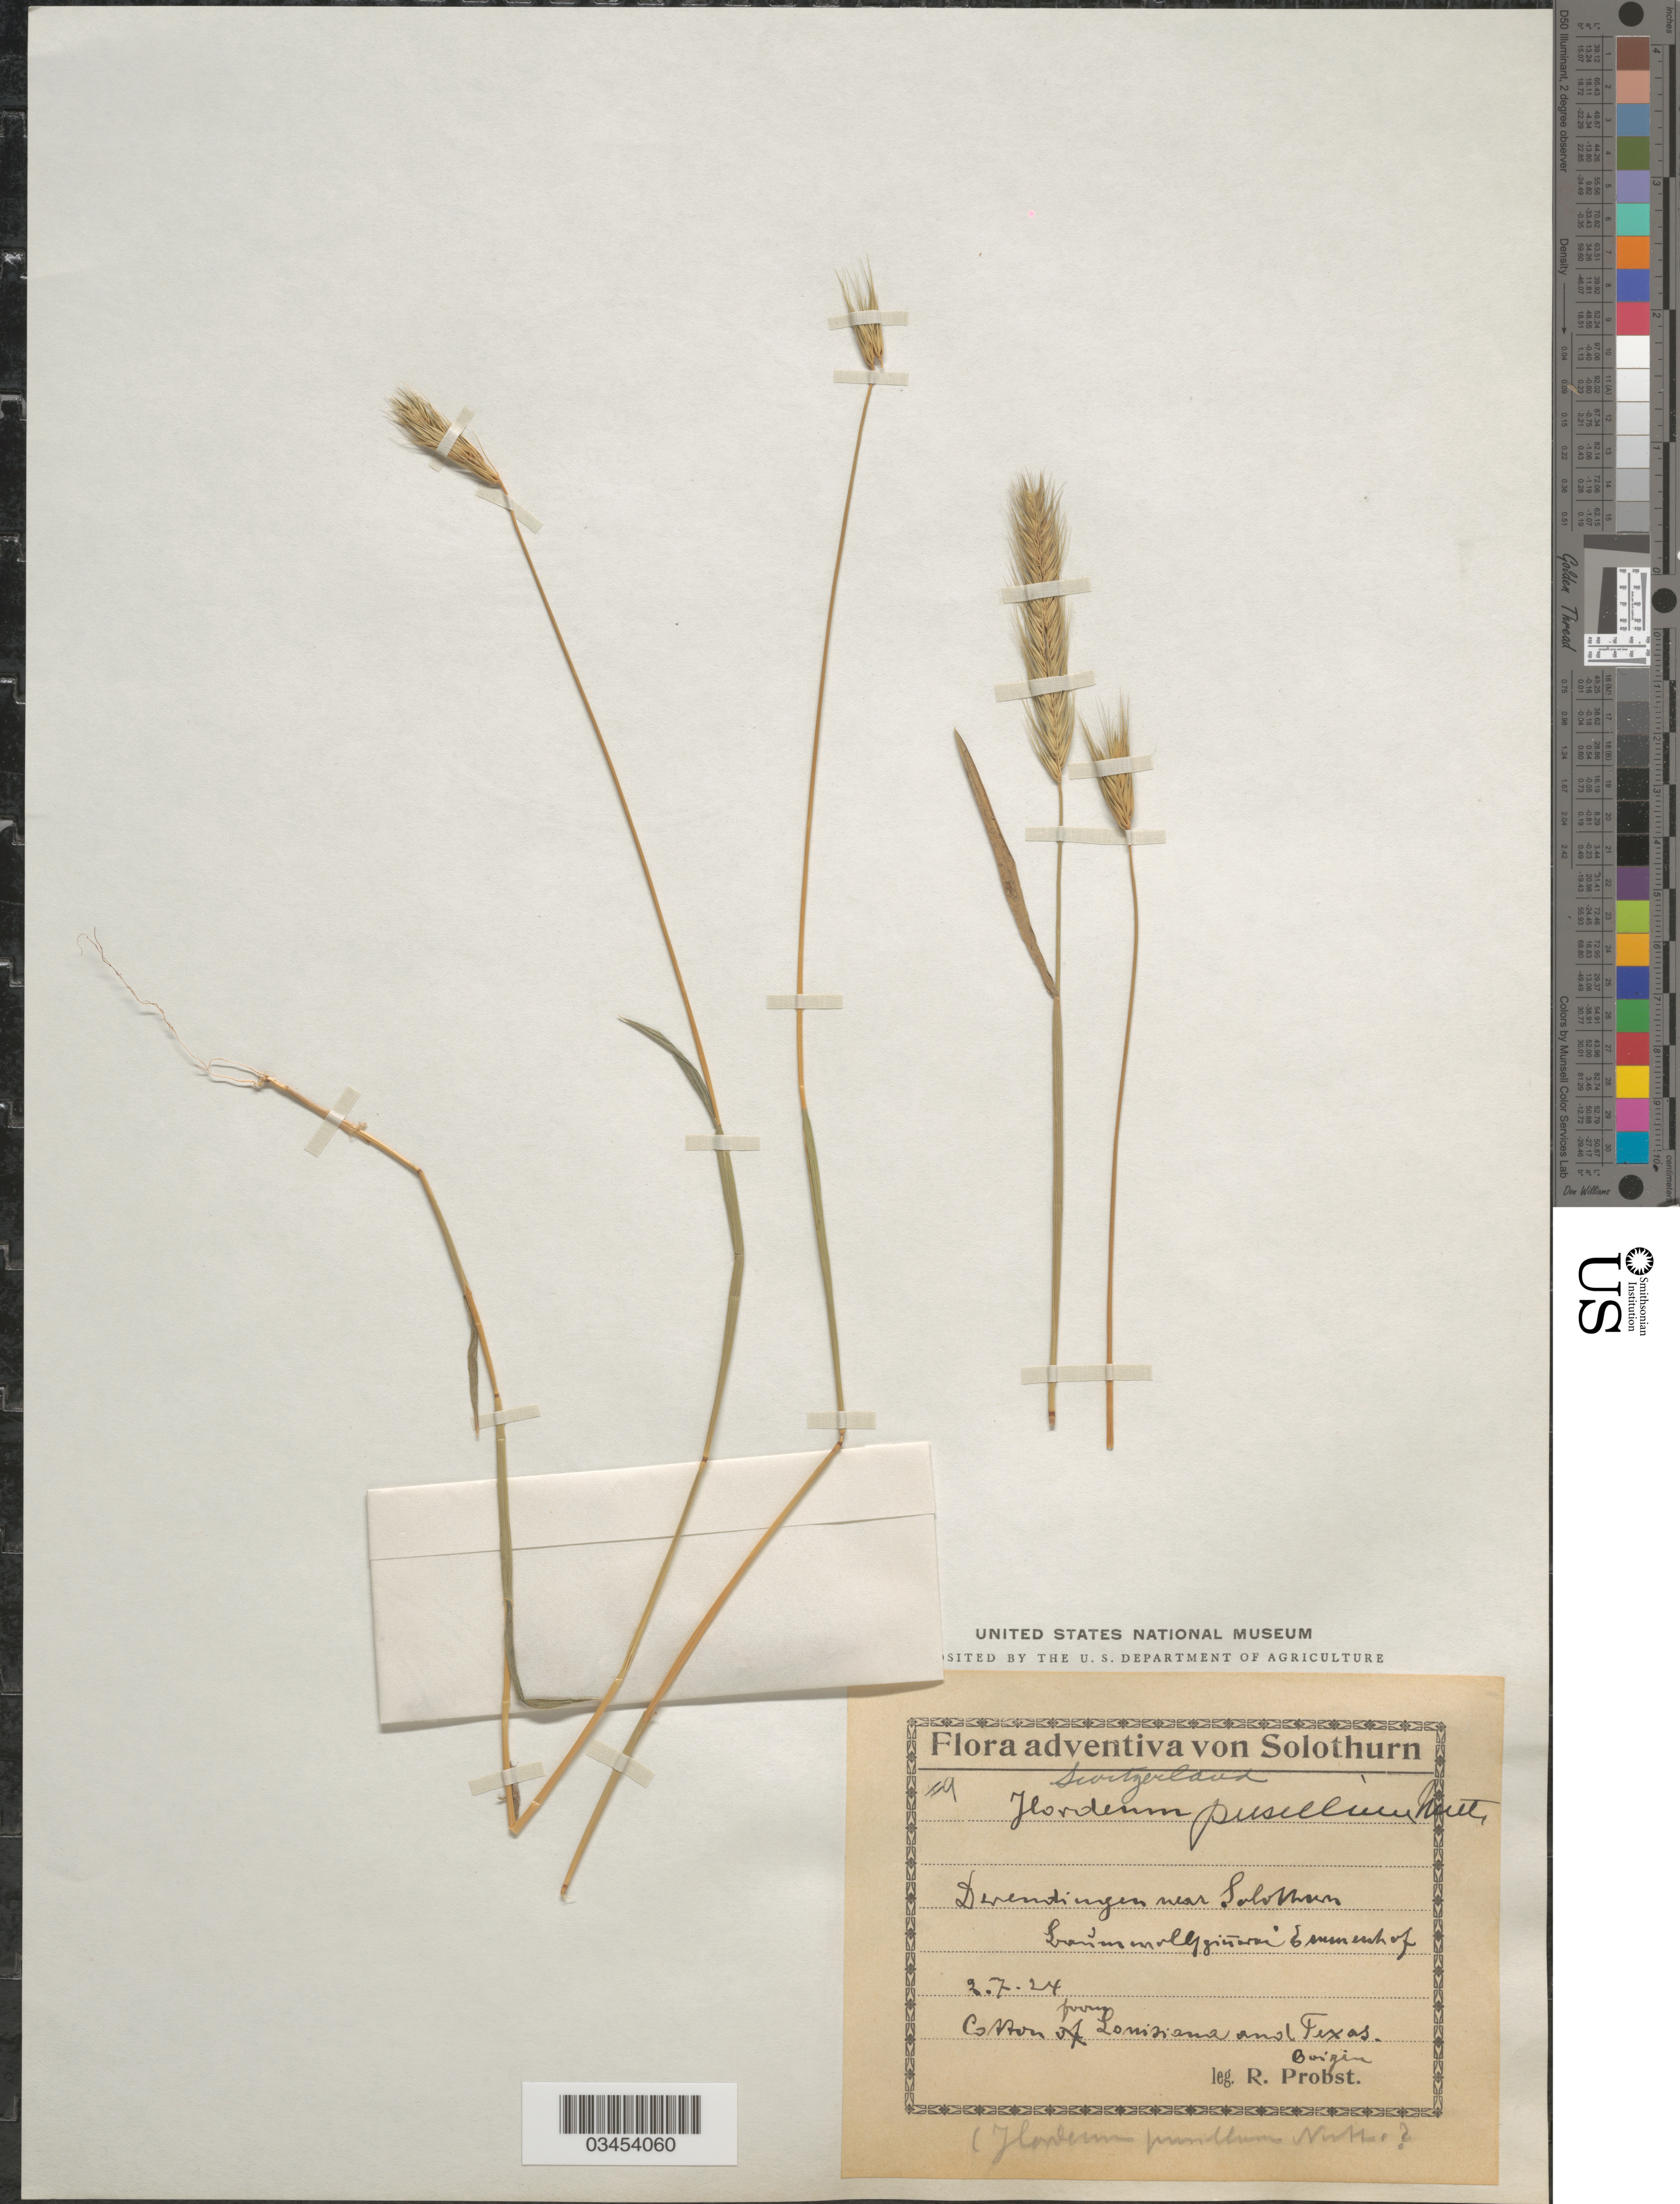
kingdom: Plantae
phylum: Tracheophyta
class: Liliopsida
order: Poales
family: Poaceae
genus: Hordeum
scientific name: Hordeum pusillum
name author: Nutt.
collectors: R. Probst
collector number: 9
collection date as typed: Transcribed d/m/y: 2/7/24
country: Switzerland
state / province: Solothurn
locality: Derendingen near Solothurn [illegible text].